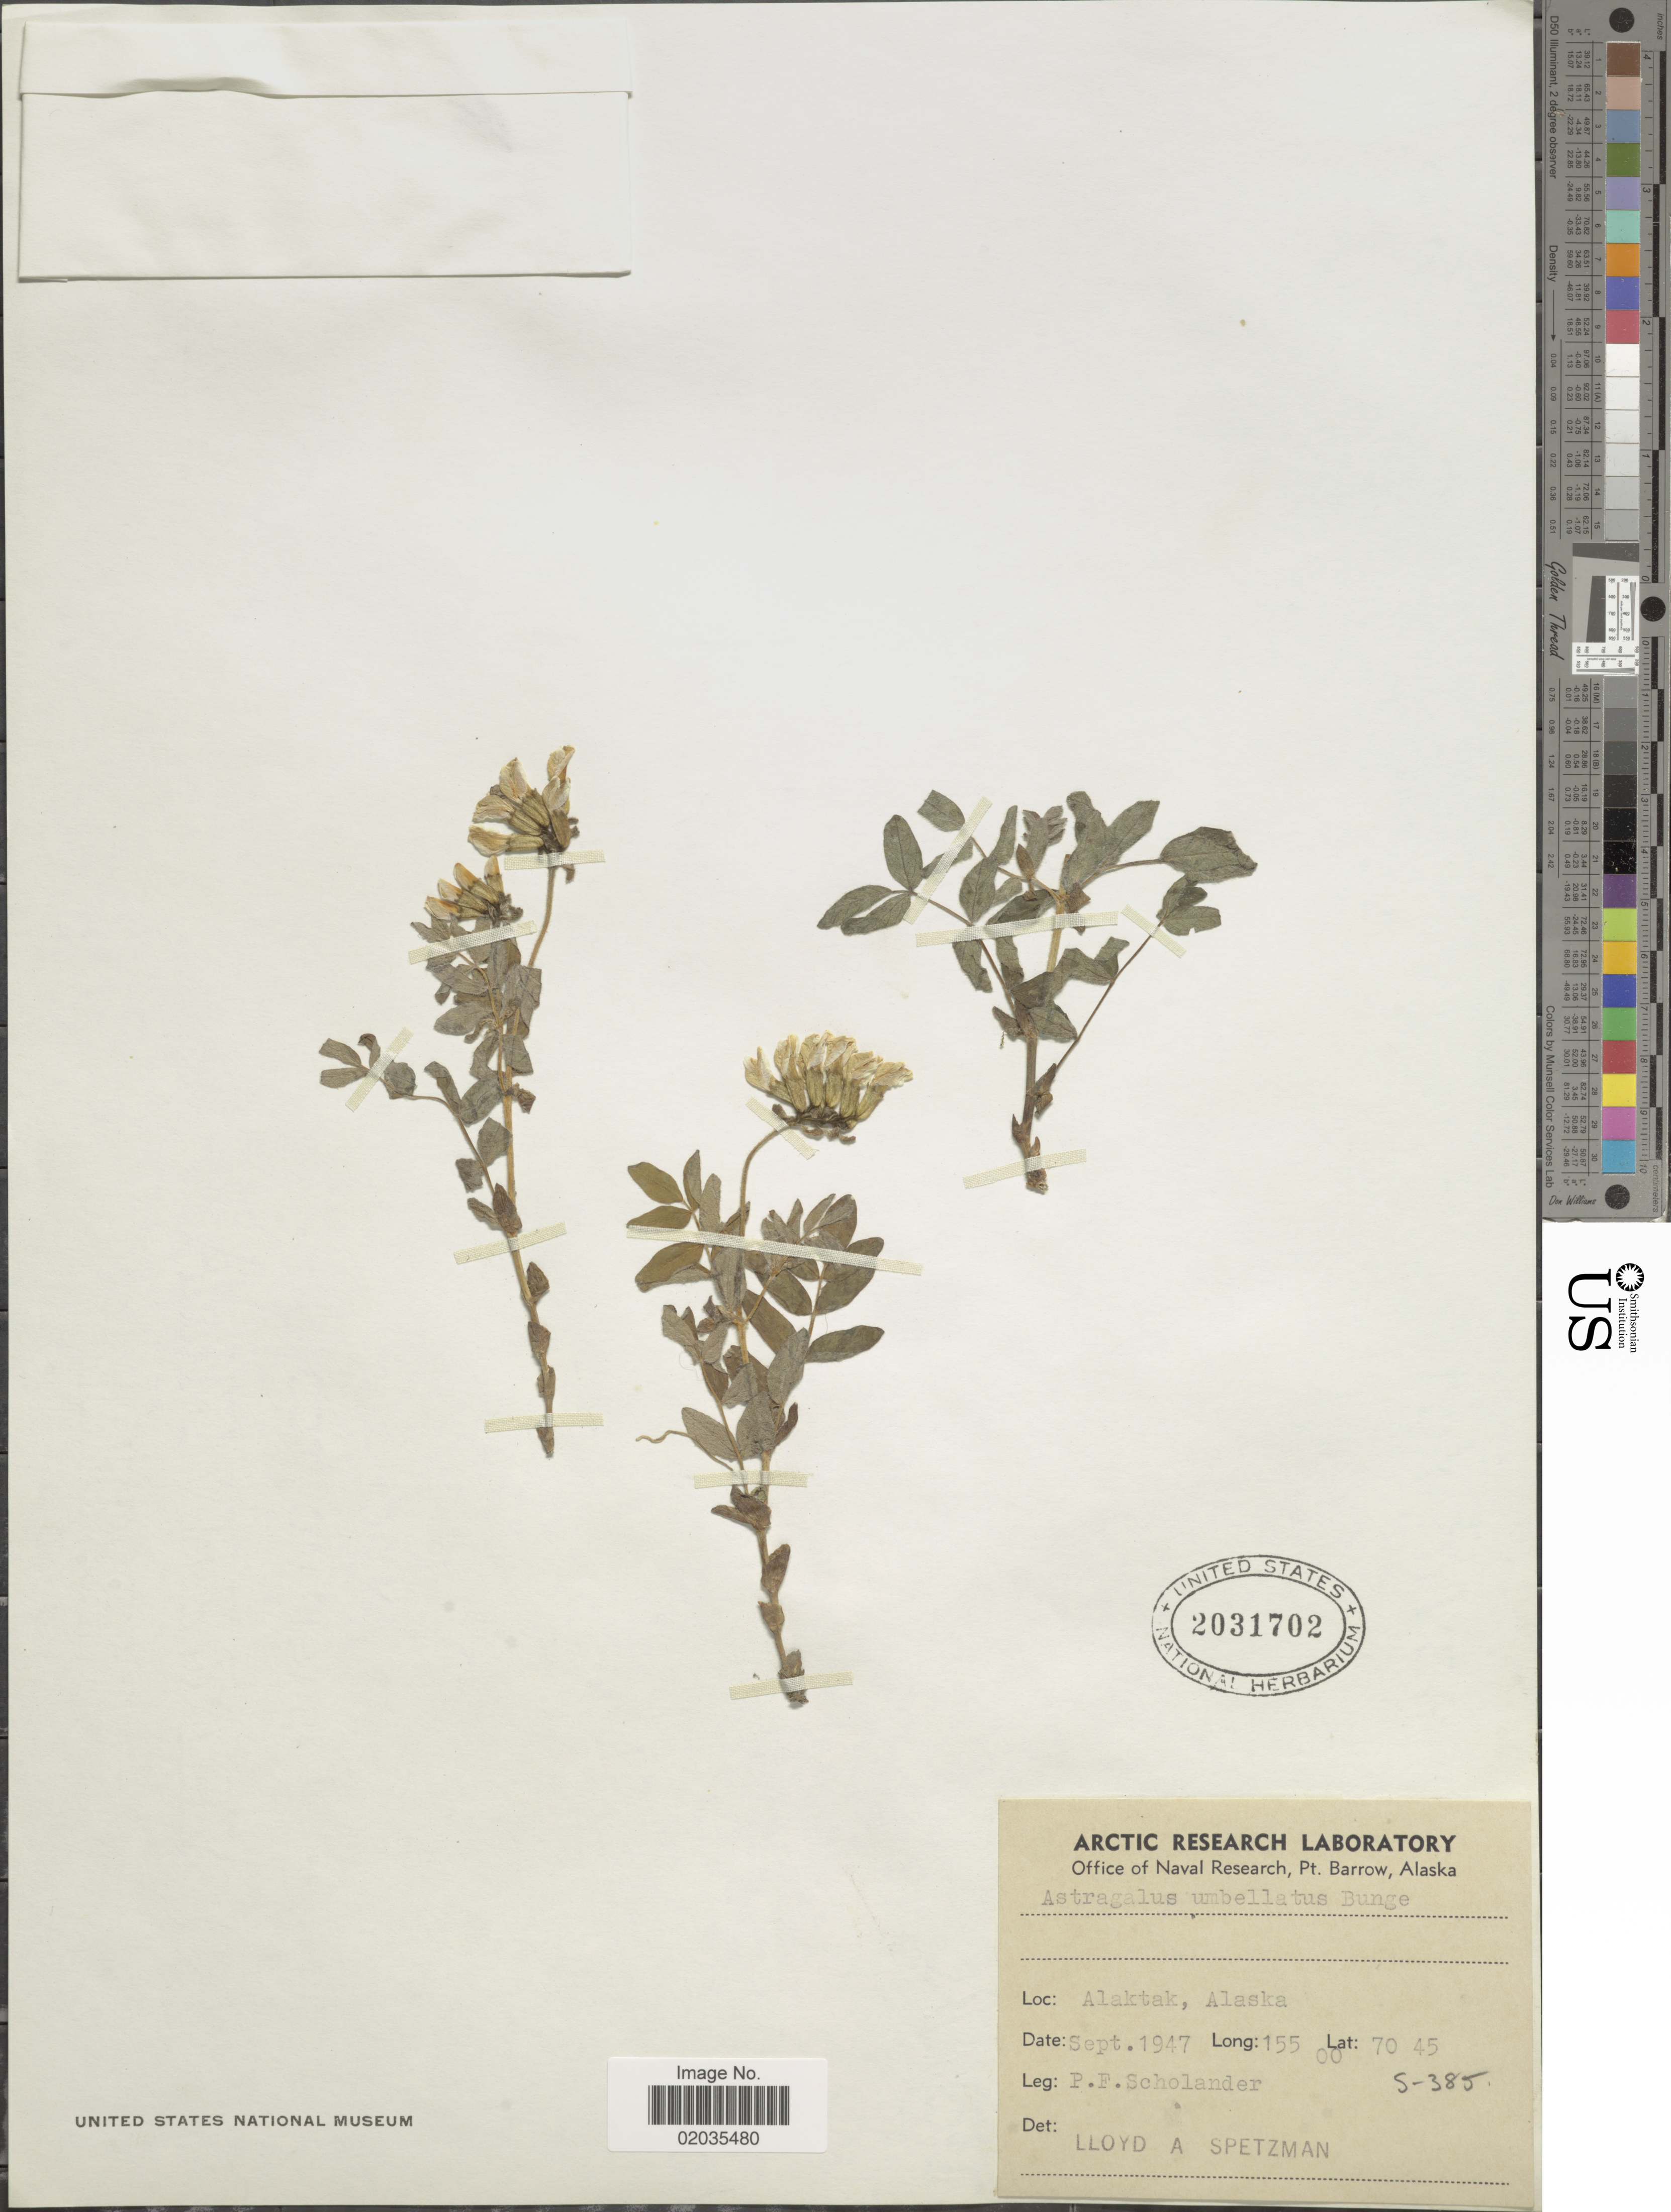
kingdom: Plantae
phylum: Tracheophyta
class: Magnoliopsida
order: Fabales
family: Fabaceae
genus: Astragalus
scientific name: Astragalus umbellatus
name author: Bunge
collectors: P. Scholander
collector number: S-385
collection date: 1947-09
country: United States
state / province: Alaska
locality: Alaktak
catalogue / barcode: US 2031702